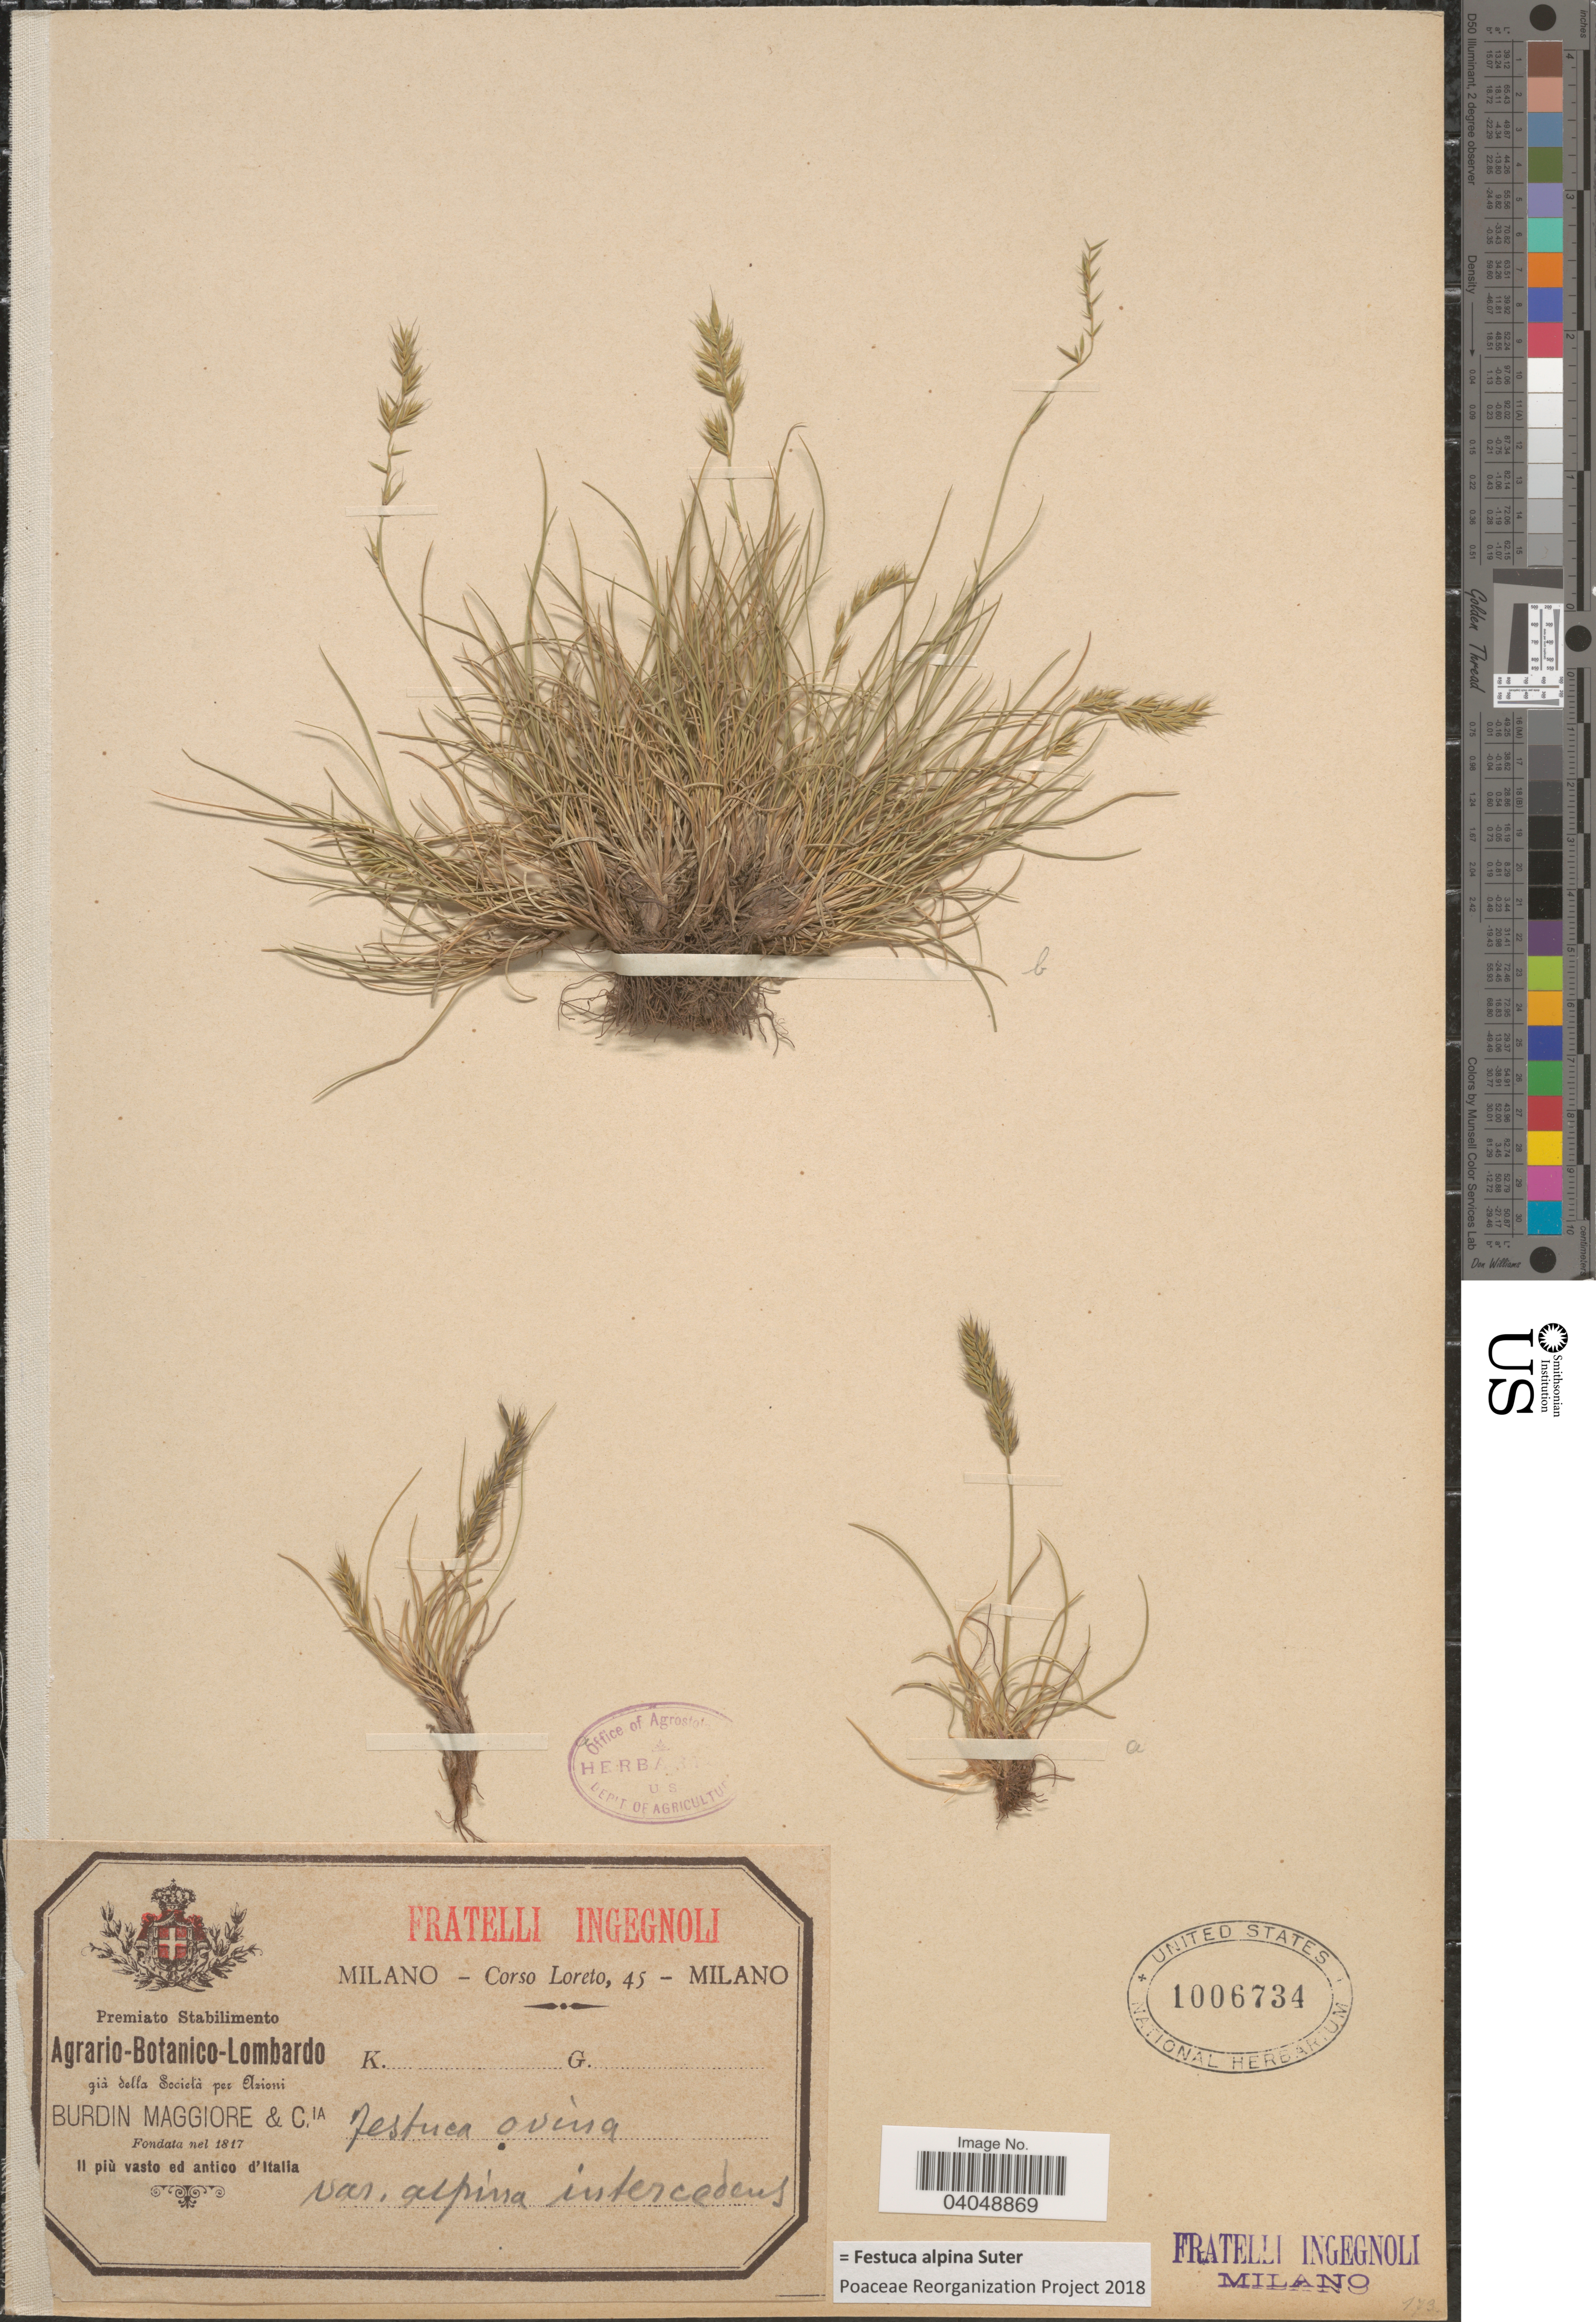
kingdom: Plantae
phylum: Tracheophyta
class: Liliopsida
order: Poales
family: Poaceae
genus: Festuca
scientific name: Festuca alpina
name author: Suter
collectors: Loreto, C.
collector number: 45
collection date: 1817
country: Italy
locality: Milano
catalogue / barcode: US 1006734